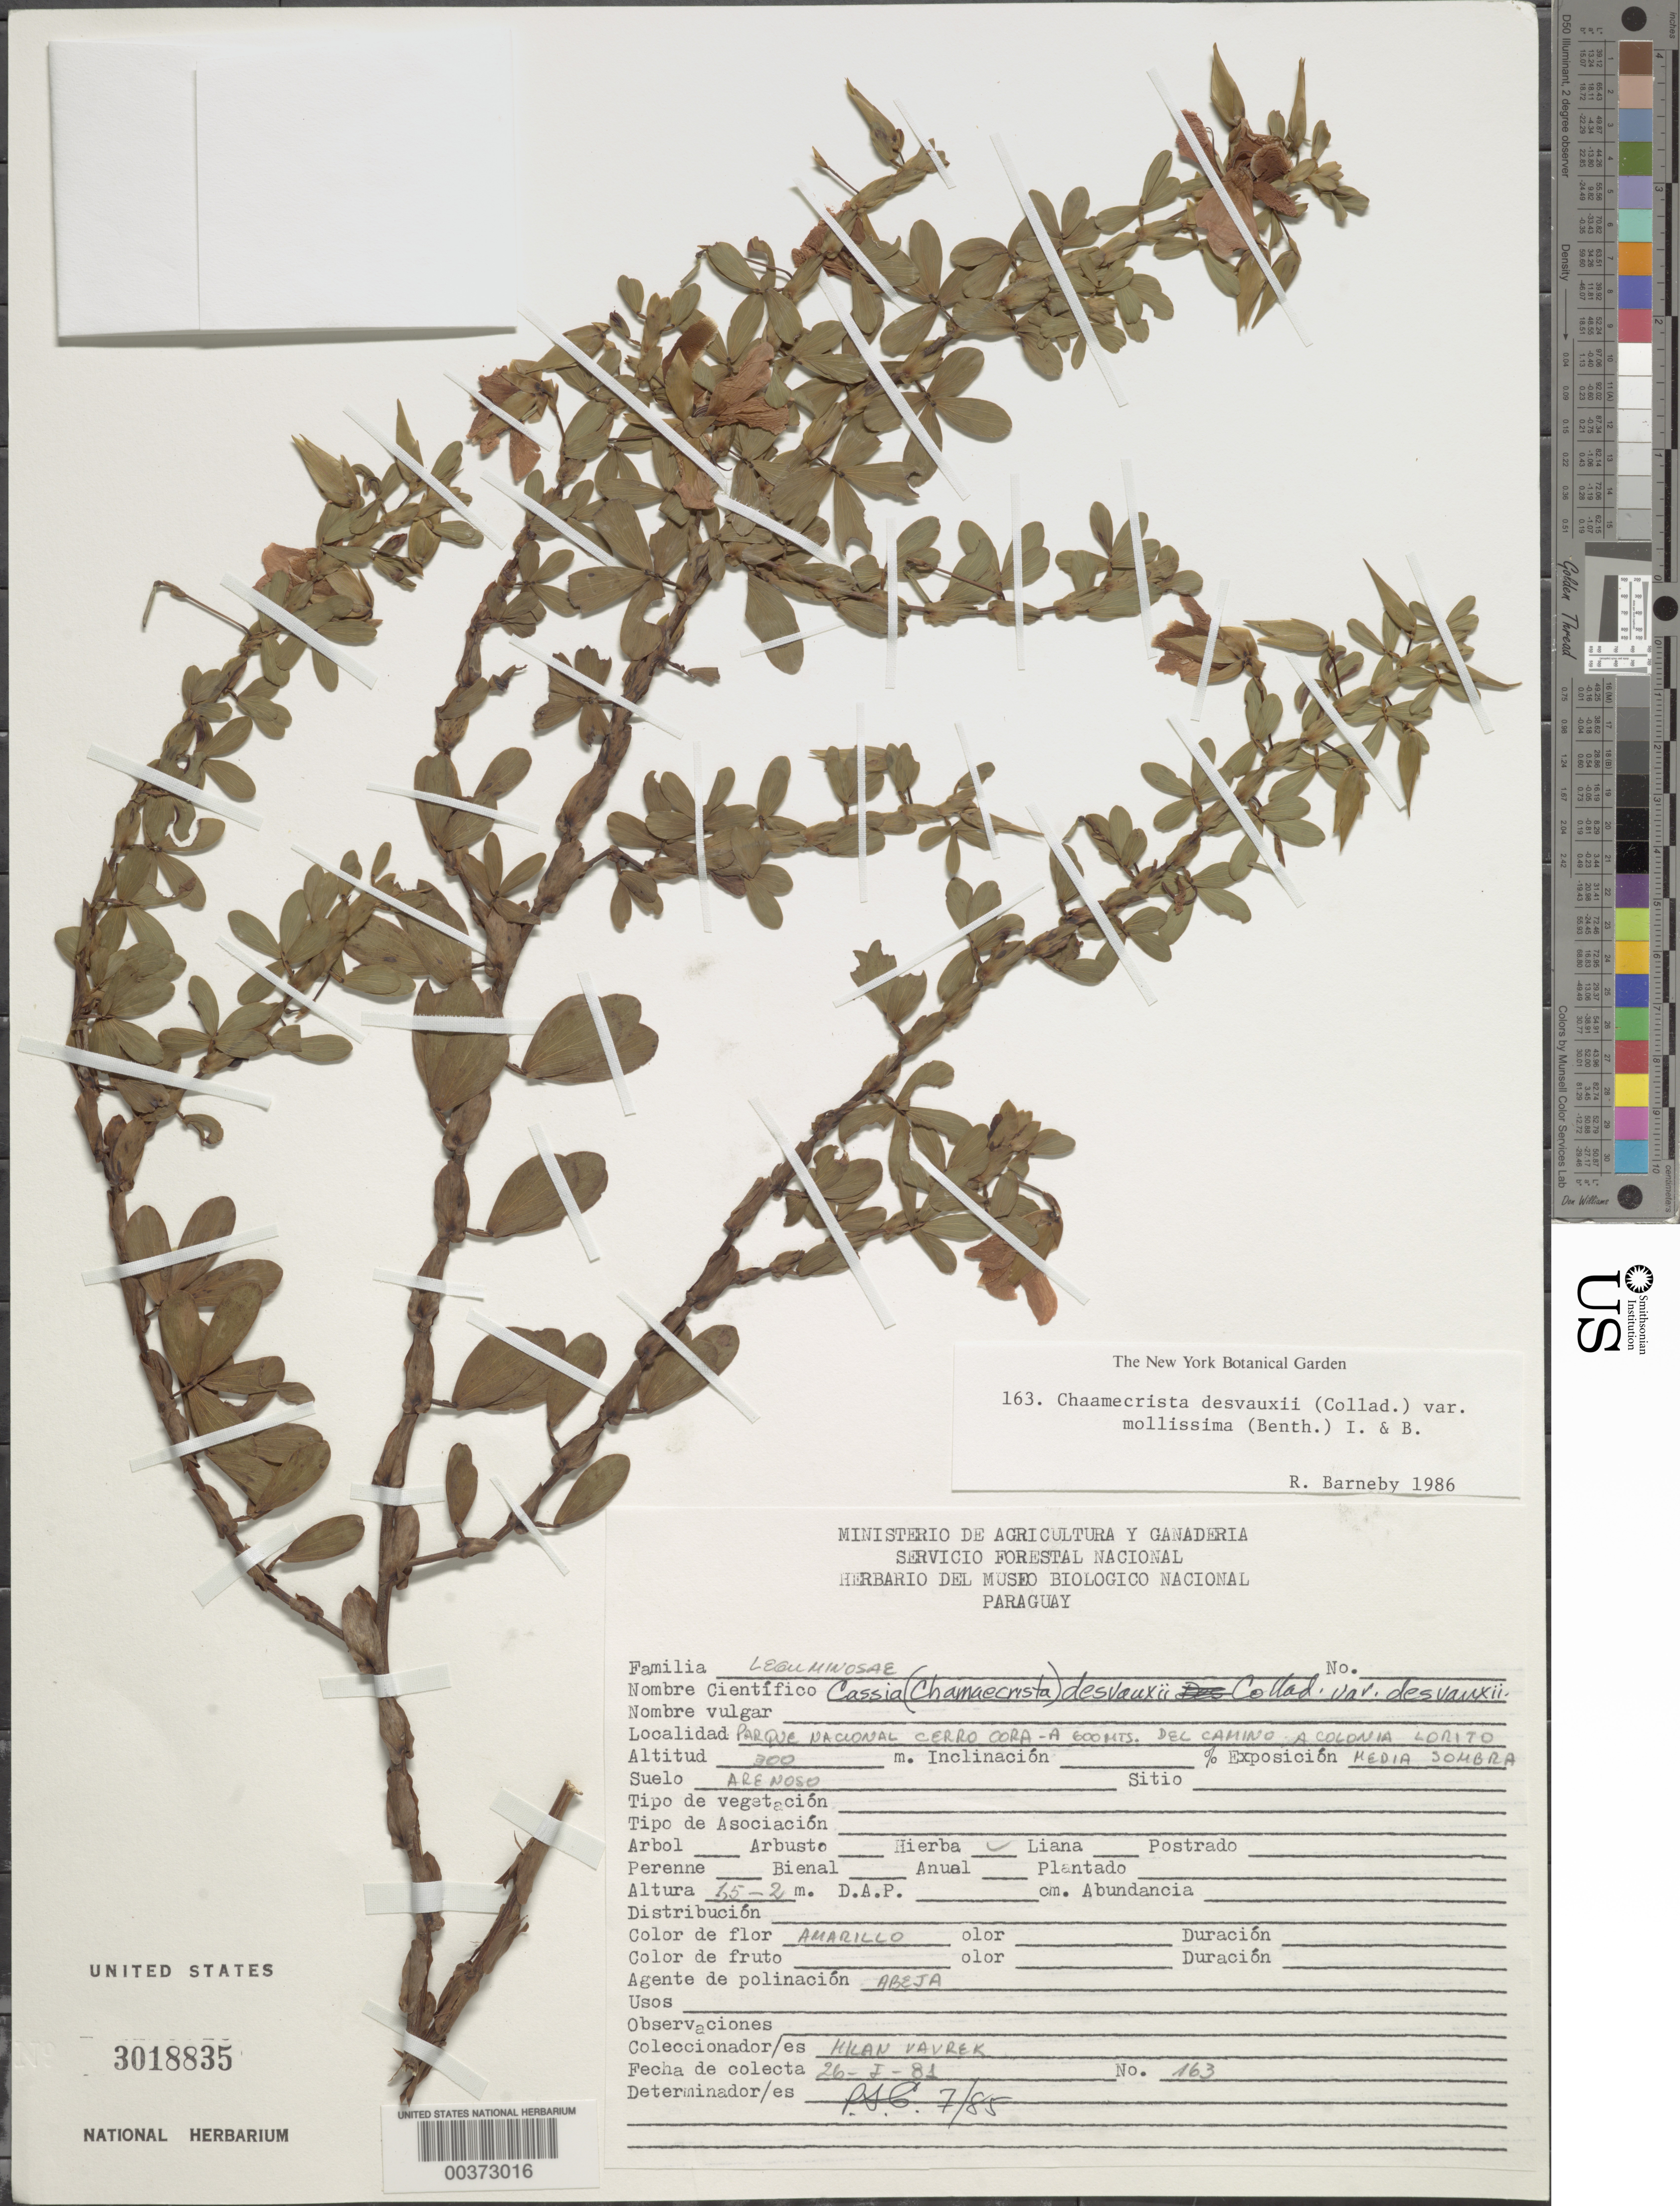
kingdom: Plantae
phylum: Tracheophyta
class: Magnoliopsida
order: Fabales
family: Fabaceae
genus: Chamaecrista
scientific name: Chamaecrista desvauxii var. mollissima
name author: (Benth.) H.S. Irwin & Barneby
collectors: H. Vavrek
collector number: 163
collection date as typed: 26 Jan 1981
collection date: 1981-01-26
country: Paraguay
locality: Parque nacional cerro cora; del camino a colonia lorito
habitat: Suelo arenoso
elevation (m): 300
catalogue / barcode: US 3018835